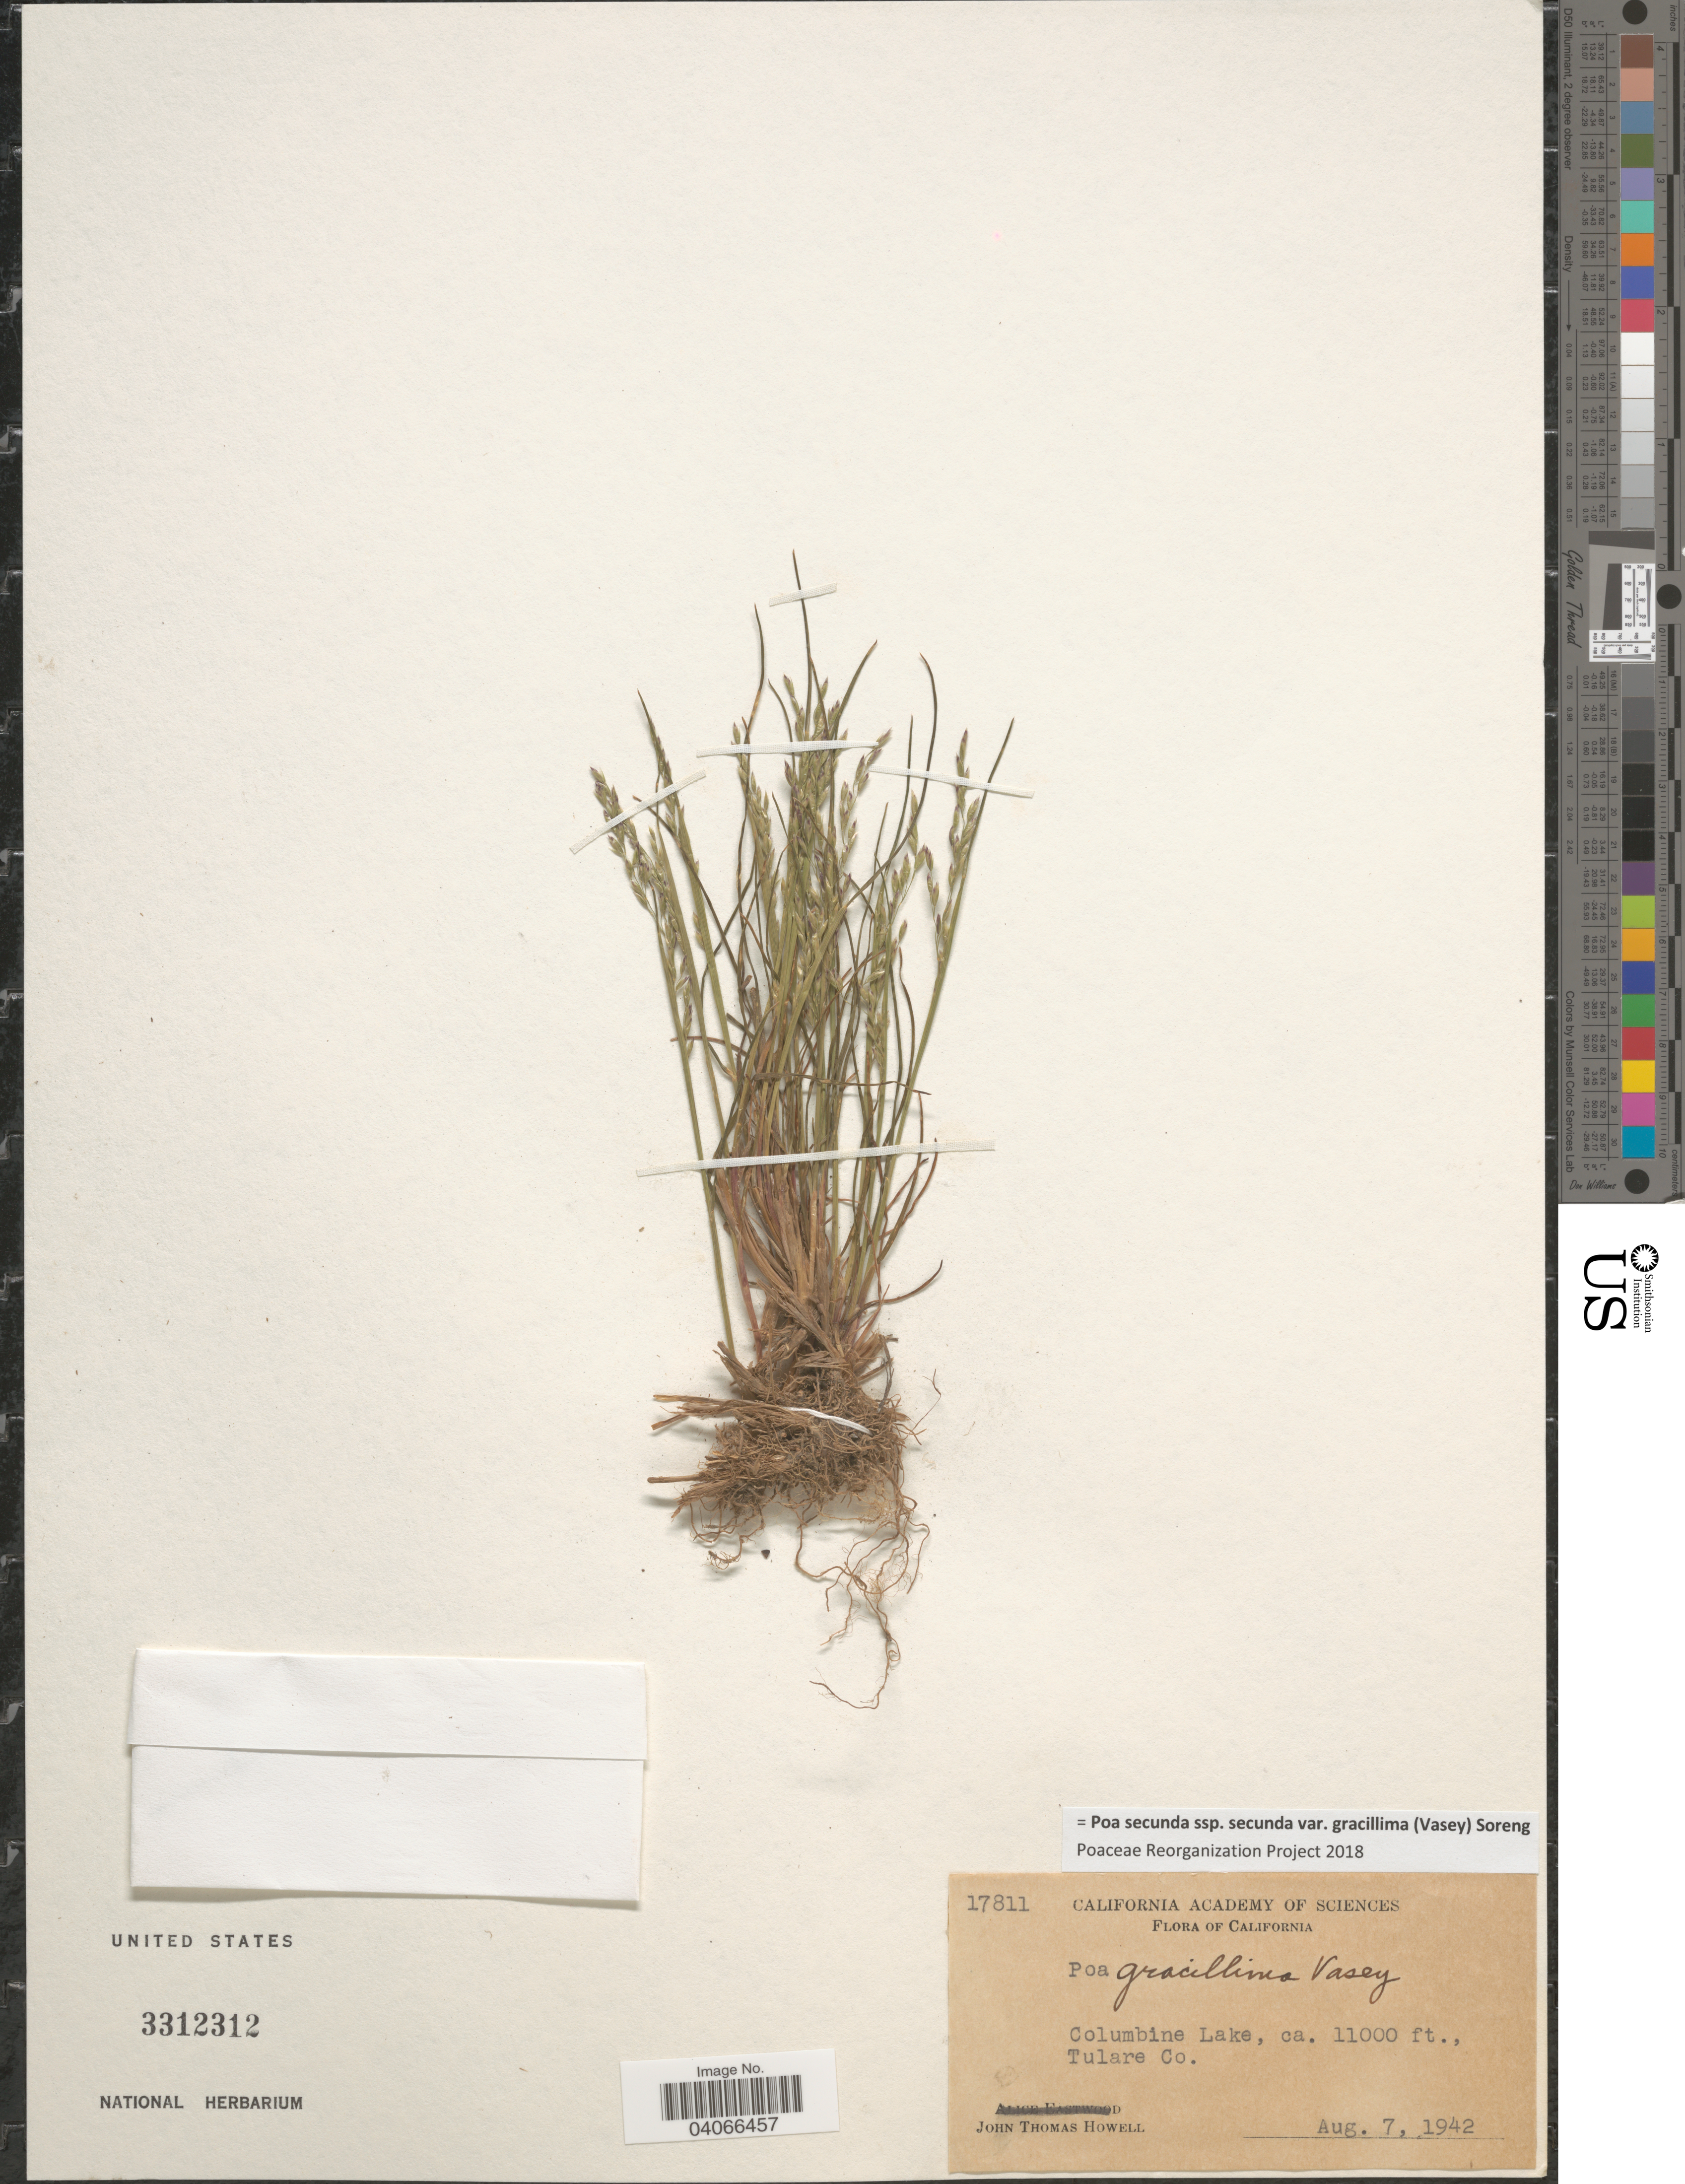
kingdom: Plantae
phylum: Tracheophyta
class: Liliopsida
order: Poales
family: Poaceae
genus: Poa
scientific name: Poa secunda subsp. secunda var. gracillima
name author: (Vasey) Soreng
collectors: J. T. Howell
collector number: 17811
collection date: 1942-08-07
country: United States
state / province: California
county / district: Tulare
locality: Columbine Lake, Tulare Co.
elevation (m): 3353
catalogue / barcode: US 3312312